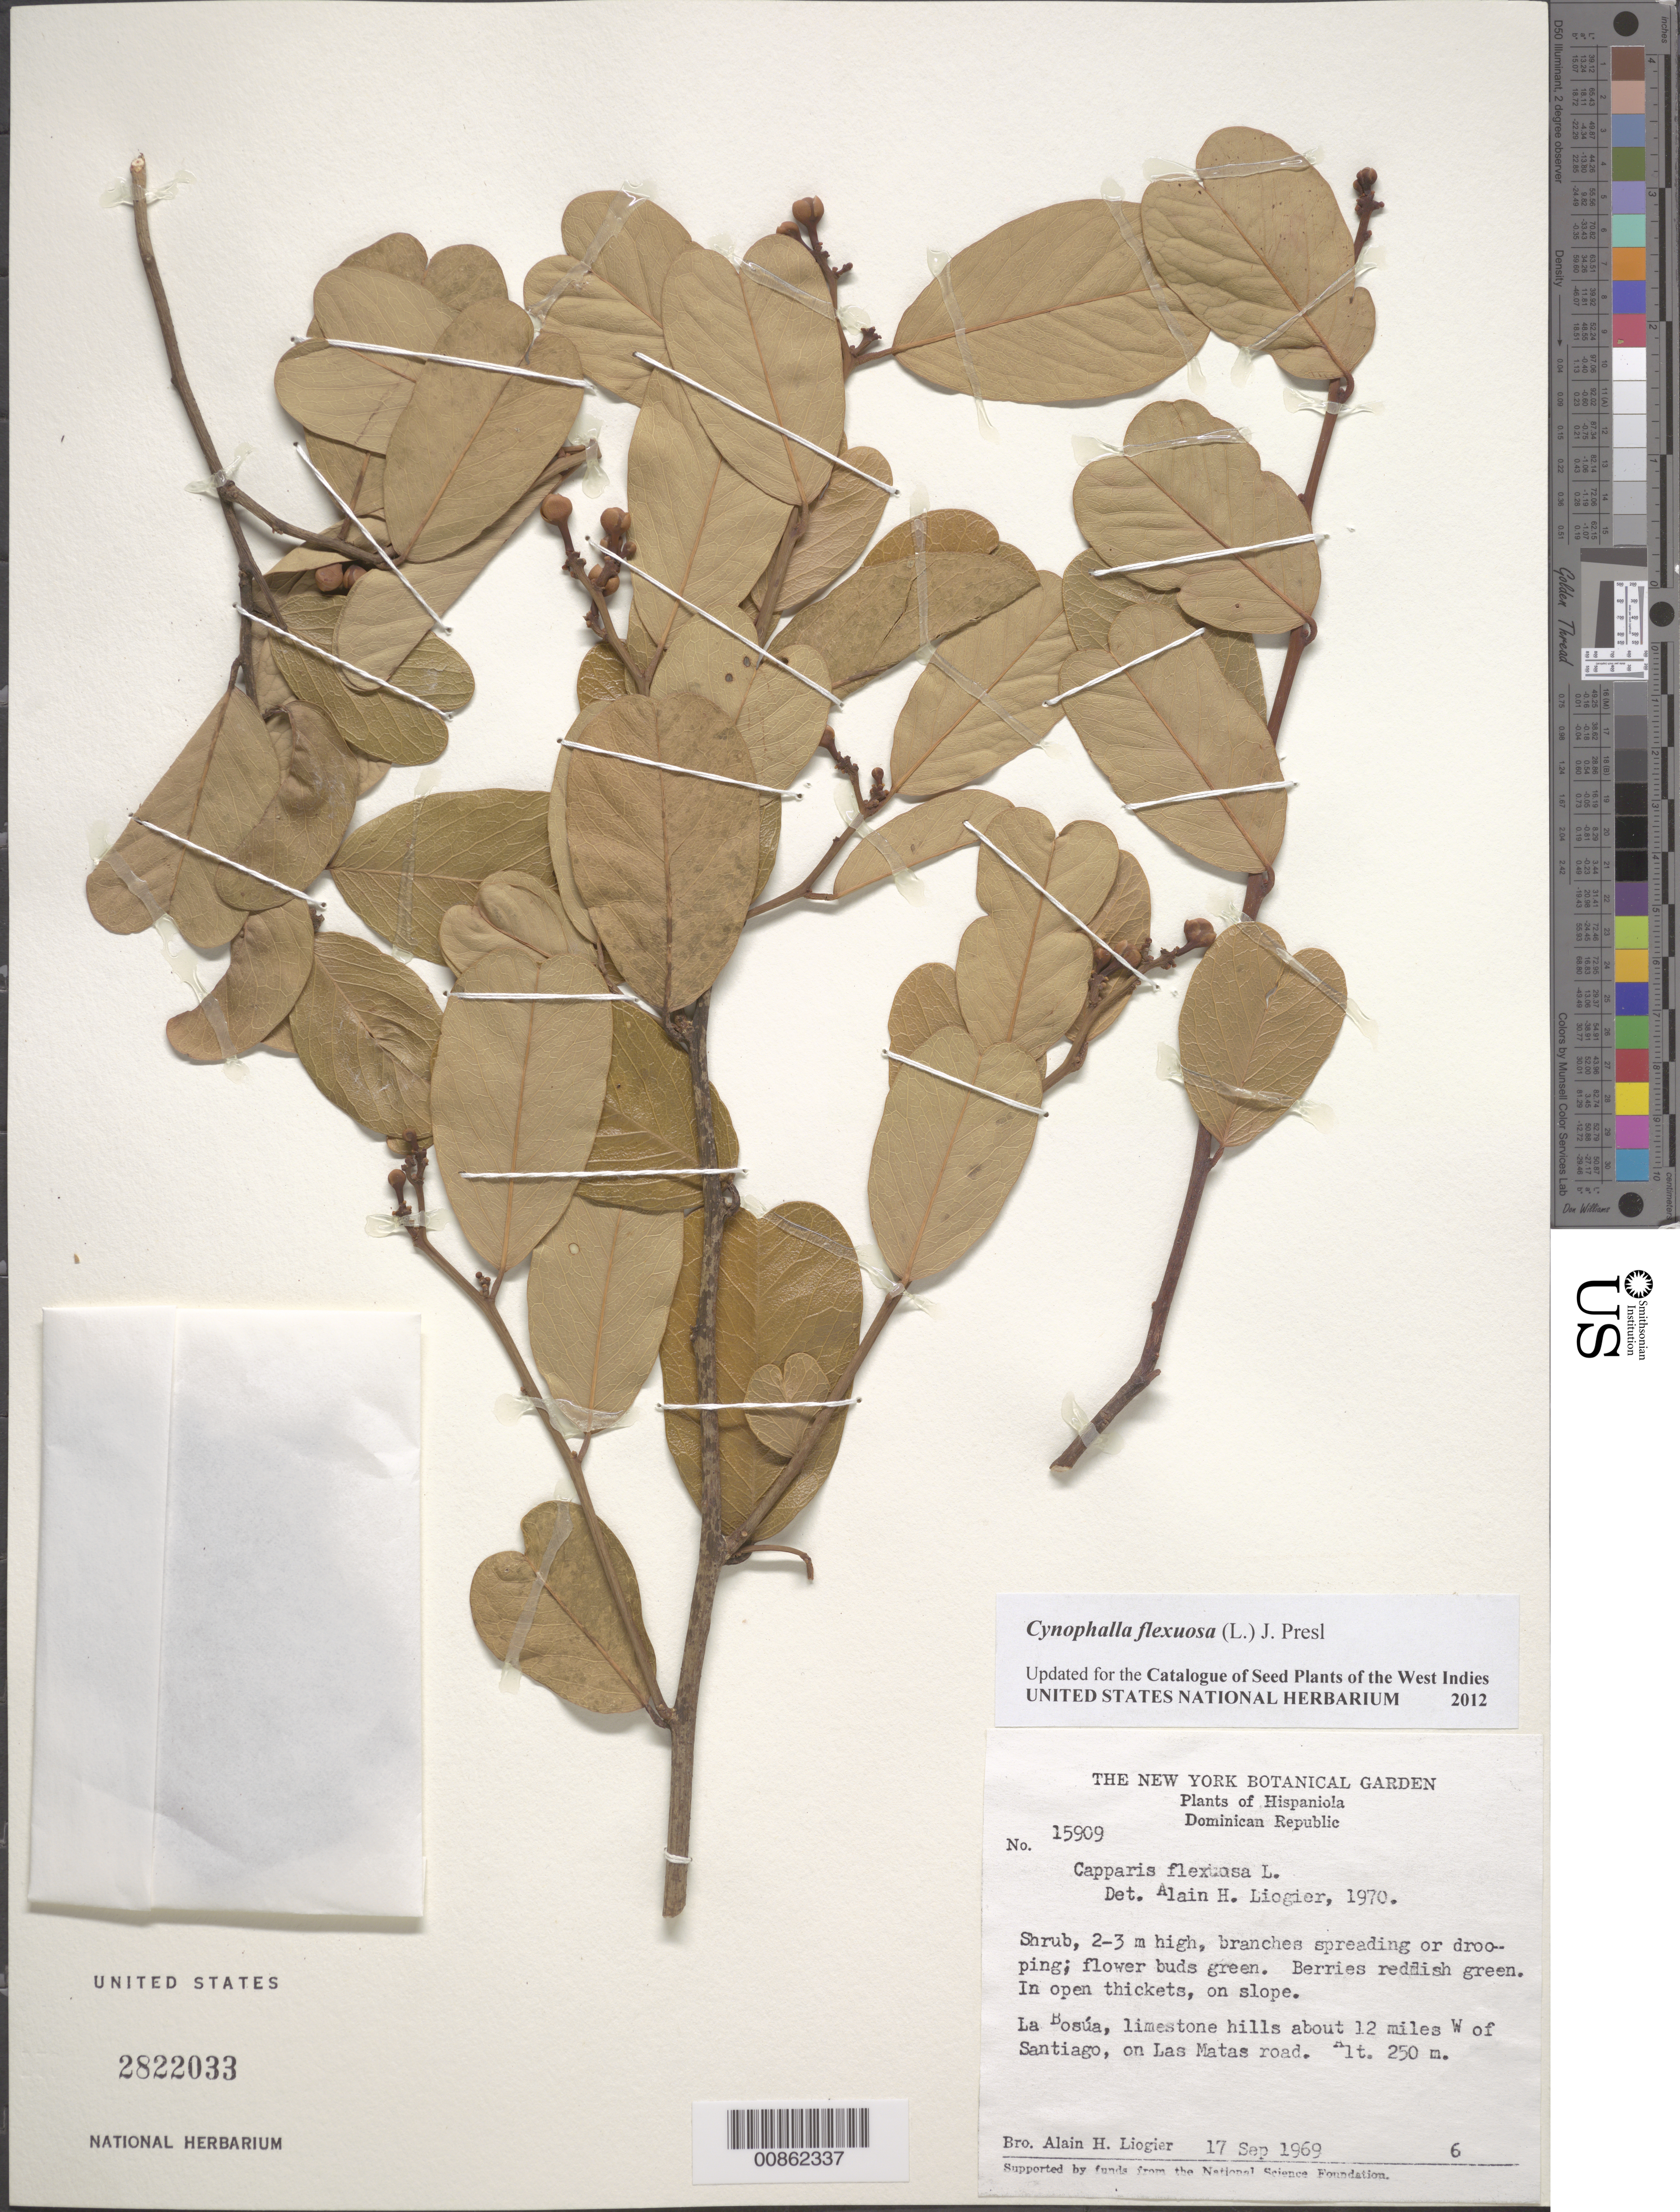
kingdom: Plantae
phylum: Tracheophyta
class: Magnoliopsida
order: Brassicales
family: Capparaceae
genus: Cynophalla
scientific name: Cynophalla flexuosa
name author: (L.) J. Presl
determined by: Liogier, Alain H.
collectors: A. H. Liogier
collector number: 15909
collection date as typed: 17 Sep 1969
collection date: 1969-09-17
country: Dominican Republic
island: Hispaniola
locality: La Bosúa, limestone hills about 12 miles W of Santiago, on Las Matas road.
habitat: In open thickets, on slope.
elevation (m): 250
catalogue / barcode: US 2822033